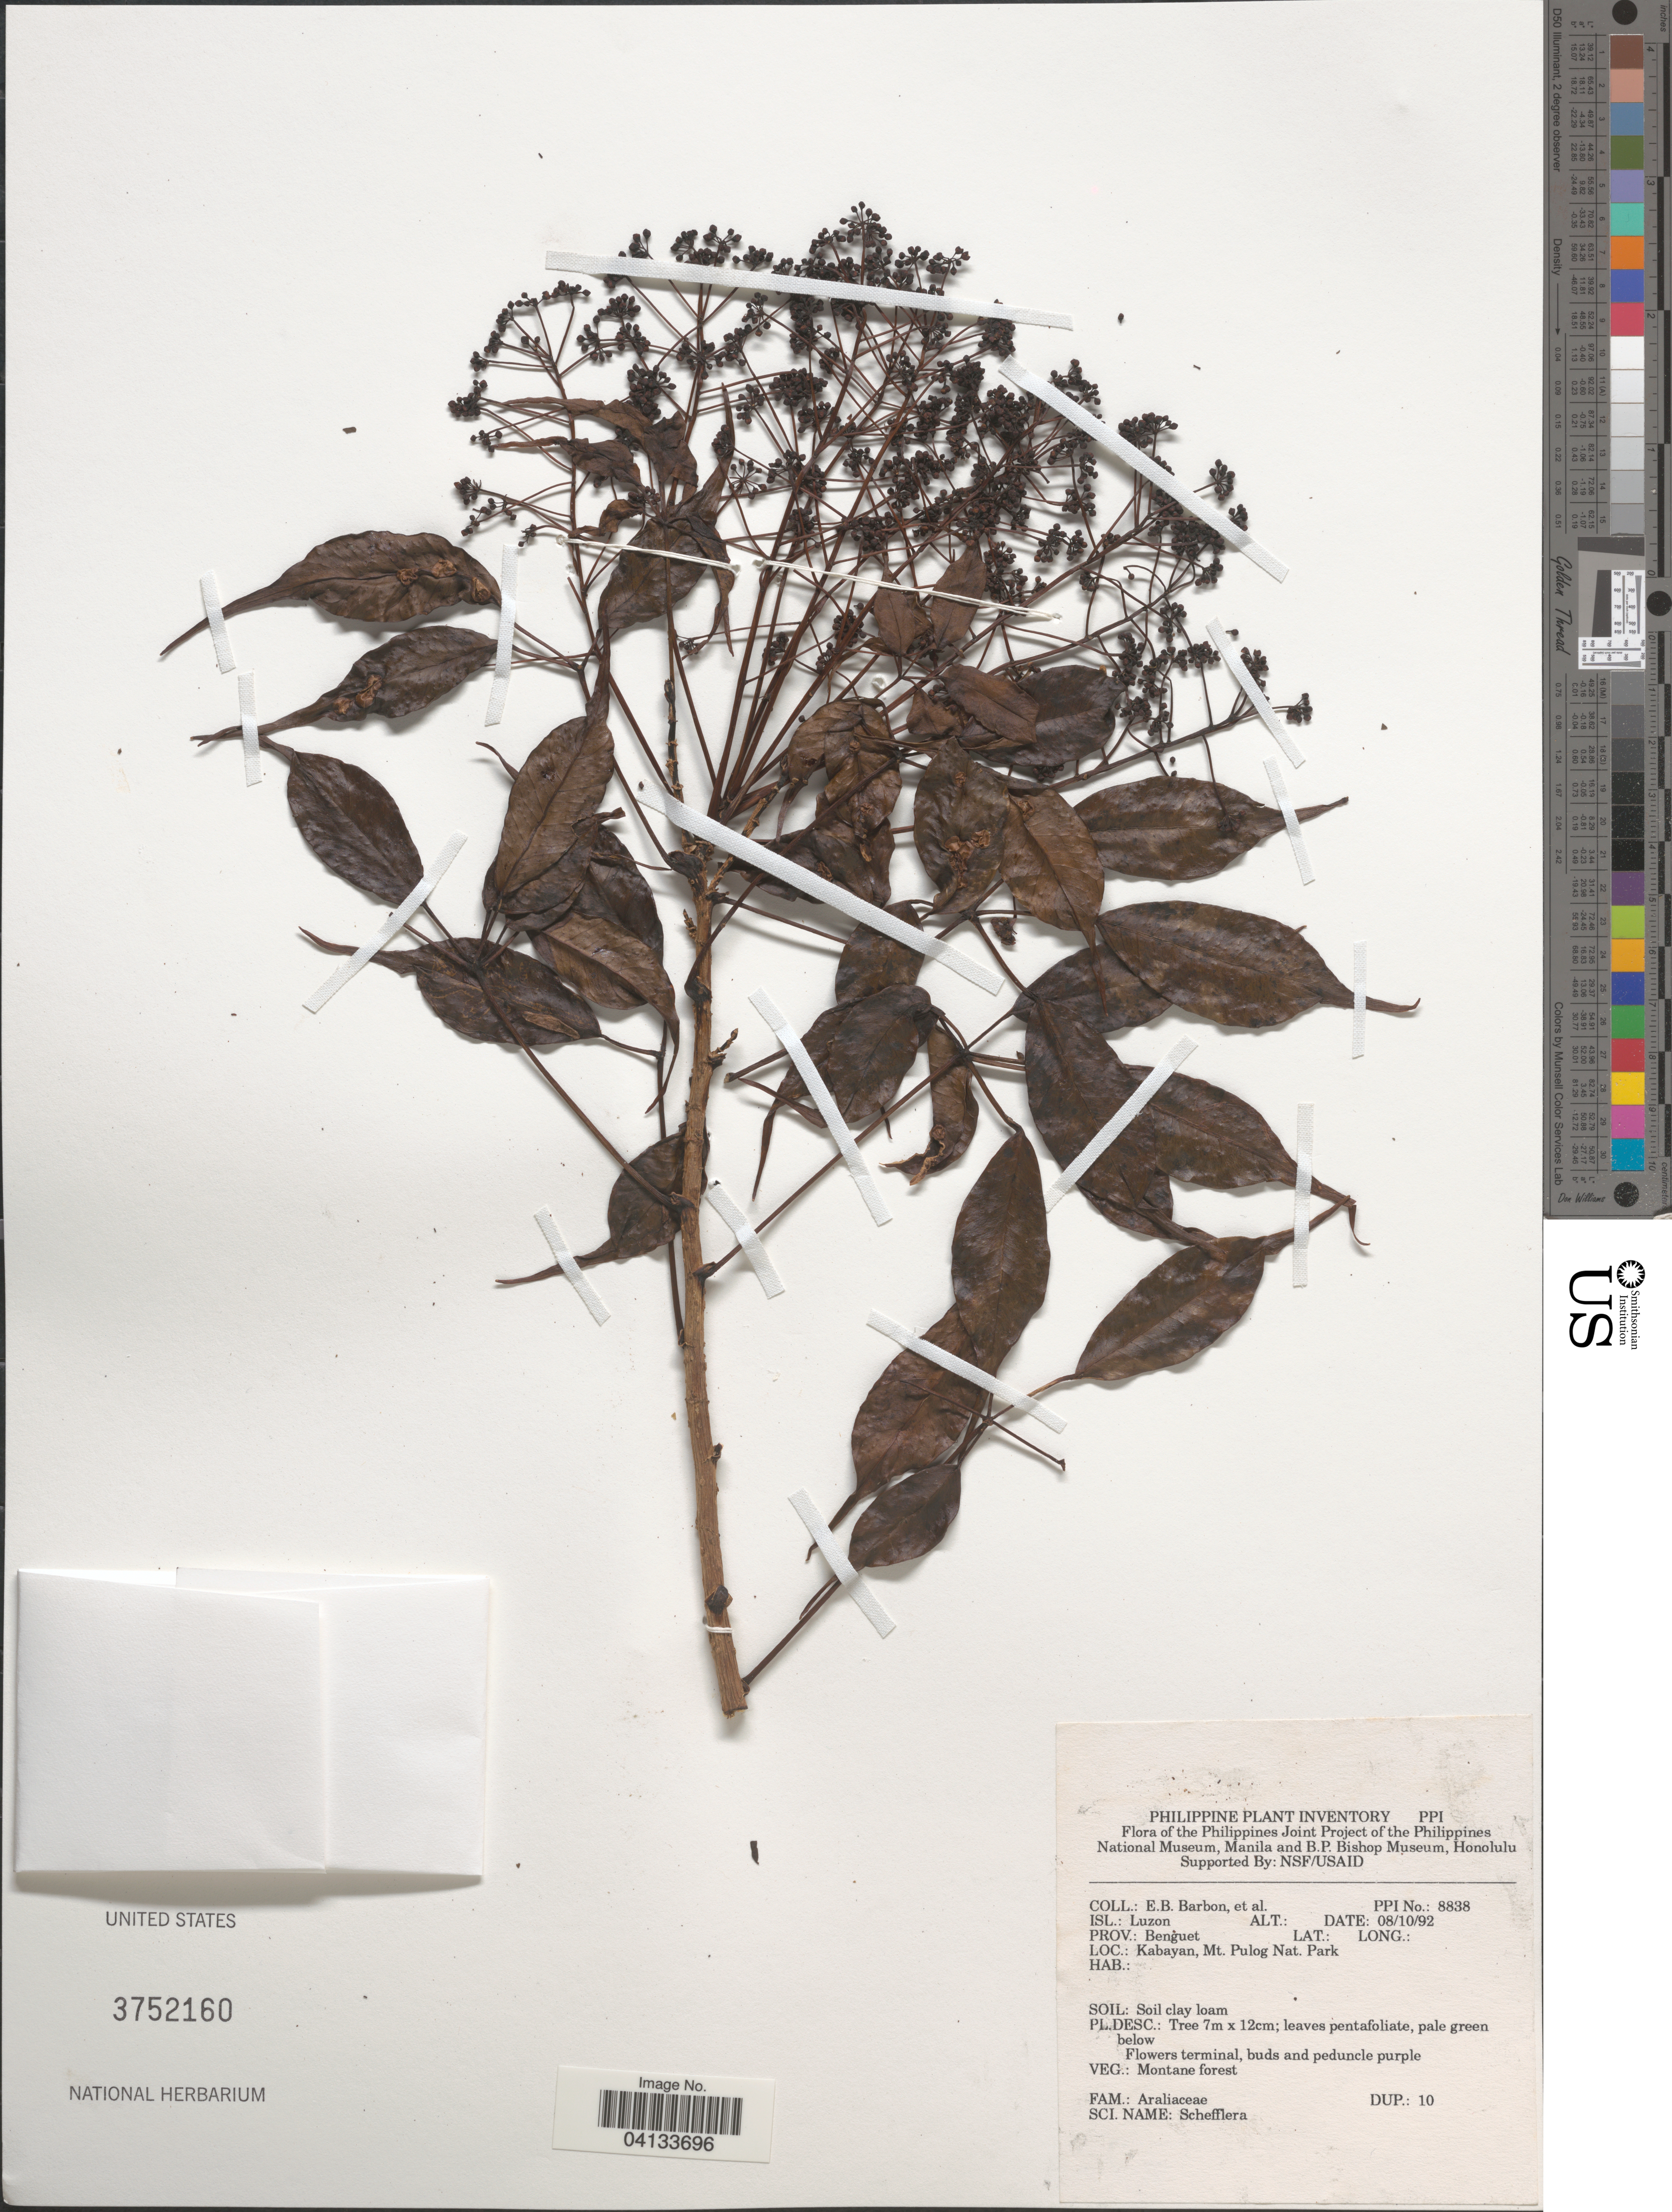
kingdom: Plantae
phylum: Tracheophyta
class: Magnoliopsida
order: Apiales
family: Araliaceae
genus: Schefflera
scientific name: Schefflera sp.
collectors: E. Barbon & et al.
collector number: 8838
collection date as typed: Transcribed d/m/y: 8/10/92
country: Philippines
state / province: Cordillera (Administrative Region)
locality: Isl.: Luzon. Prov.: Benguet. Kabayan, Mt. Pulog Nat. Park.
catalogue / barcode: US 3752160